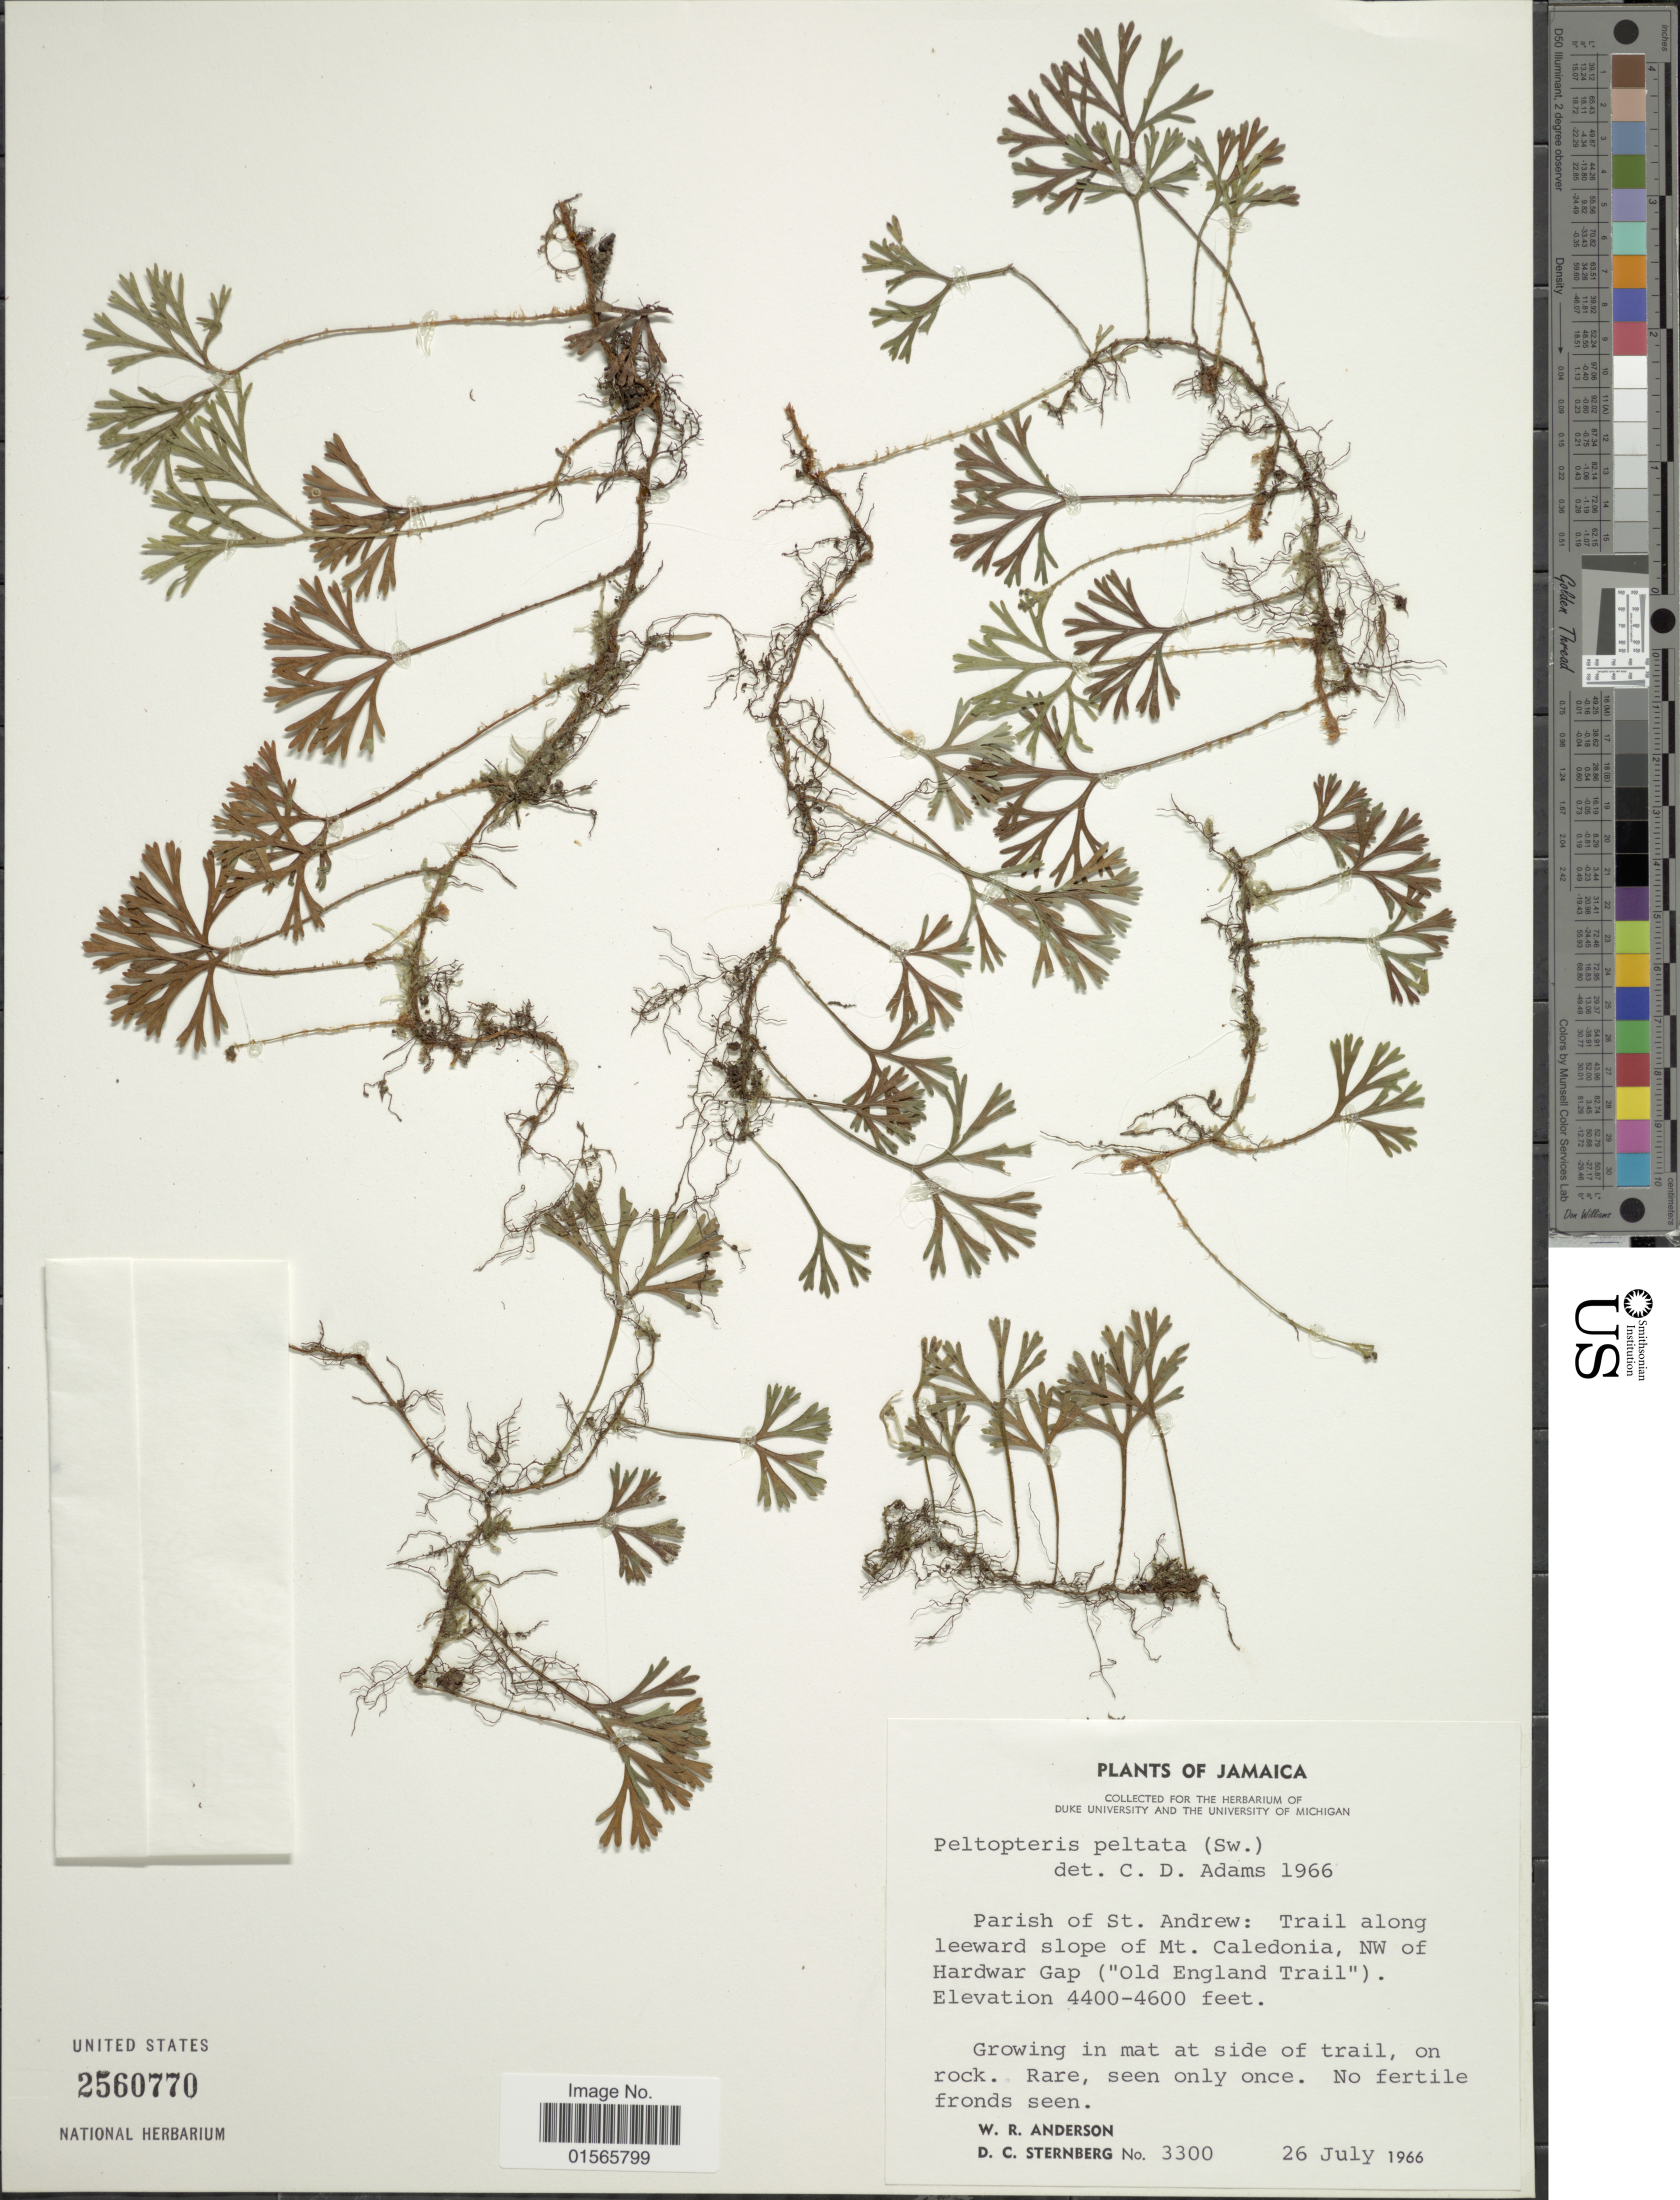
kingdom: Plantae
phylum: Tracheophyta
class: Polypodiopsida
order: Polypodiales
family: Dryopteridaceae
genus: Elaphoglossum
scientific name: Elaphoglossum peltatum f. peltatum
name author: (Sw.) Urb.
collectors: W. Anderson & D. Sternberg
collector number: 3300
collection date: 1966-07-26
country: Jamaica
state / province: Saint Andrew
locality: Parish of St Andrew: Trail along leeward slope of Mt. Caledonia, NW of Hardwar Gap ('Old England Trail')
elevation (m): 1341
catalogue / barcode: US 2560770